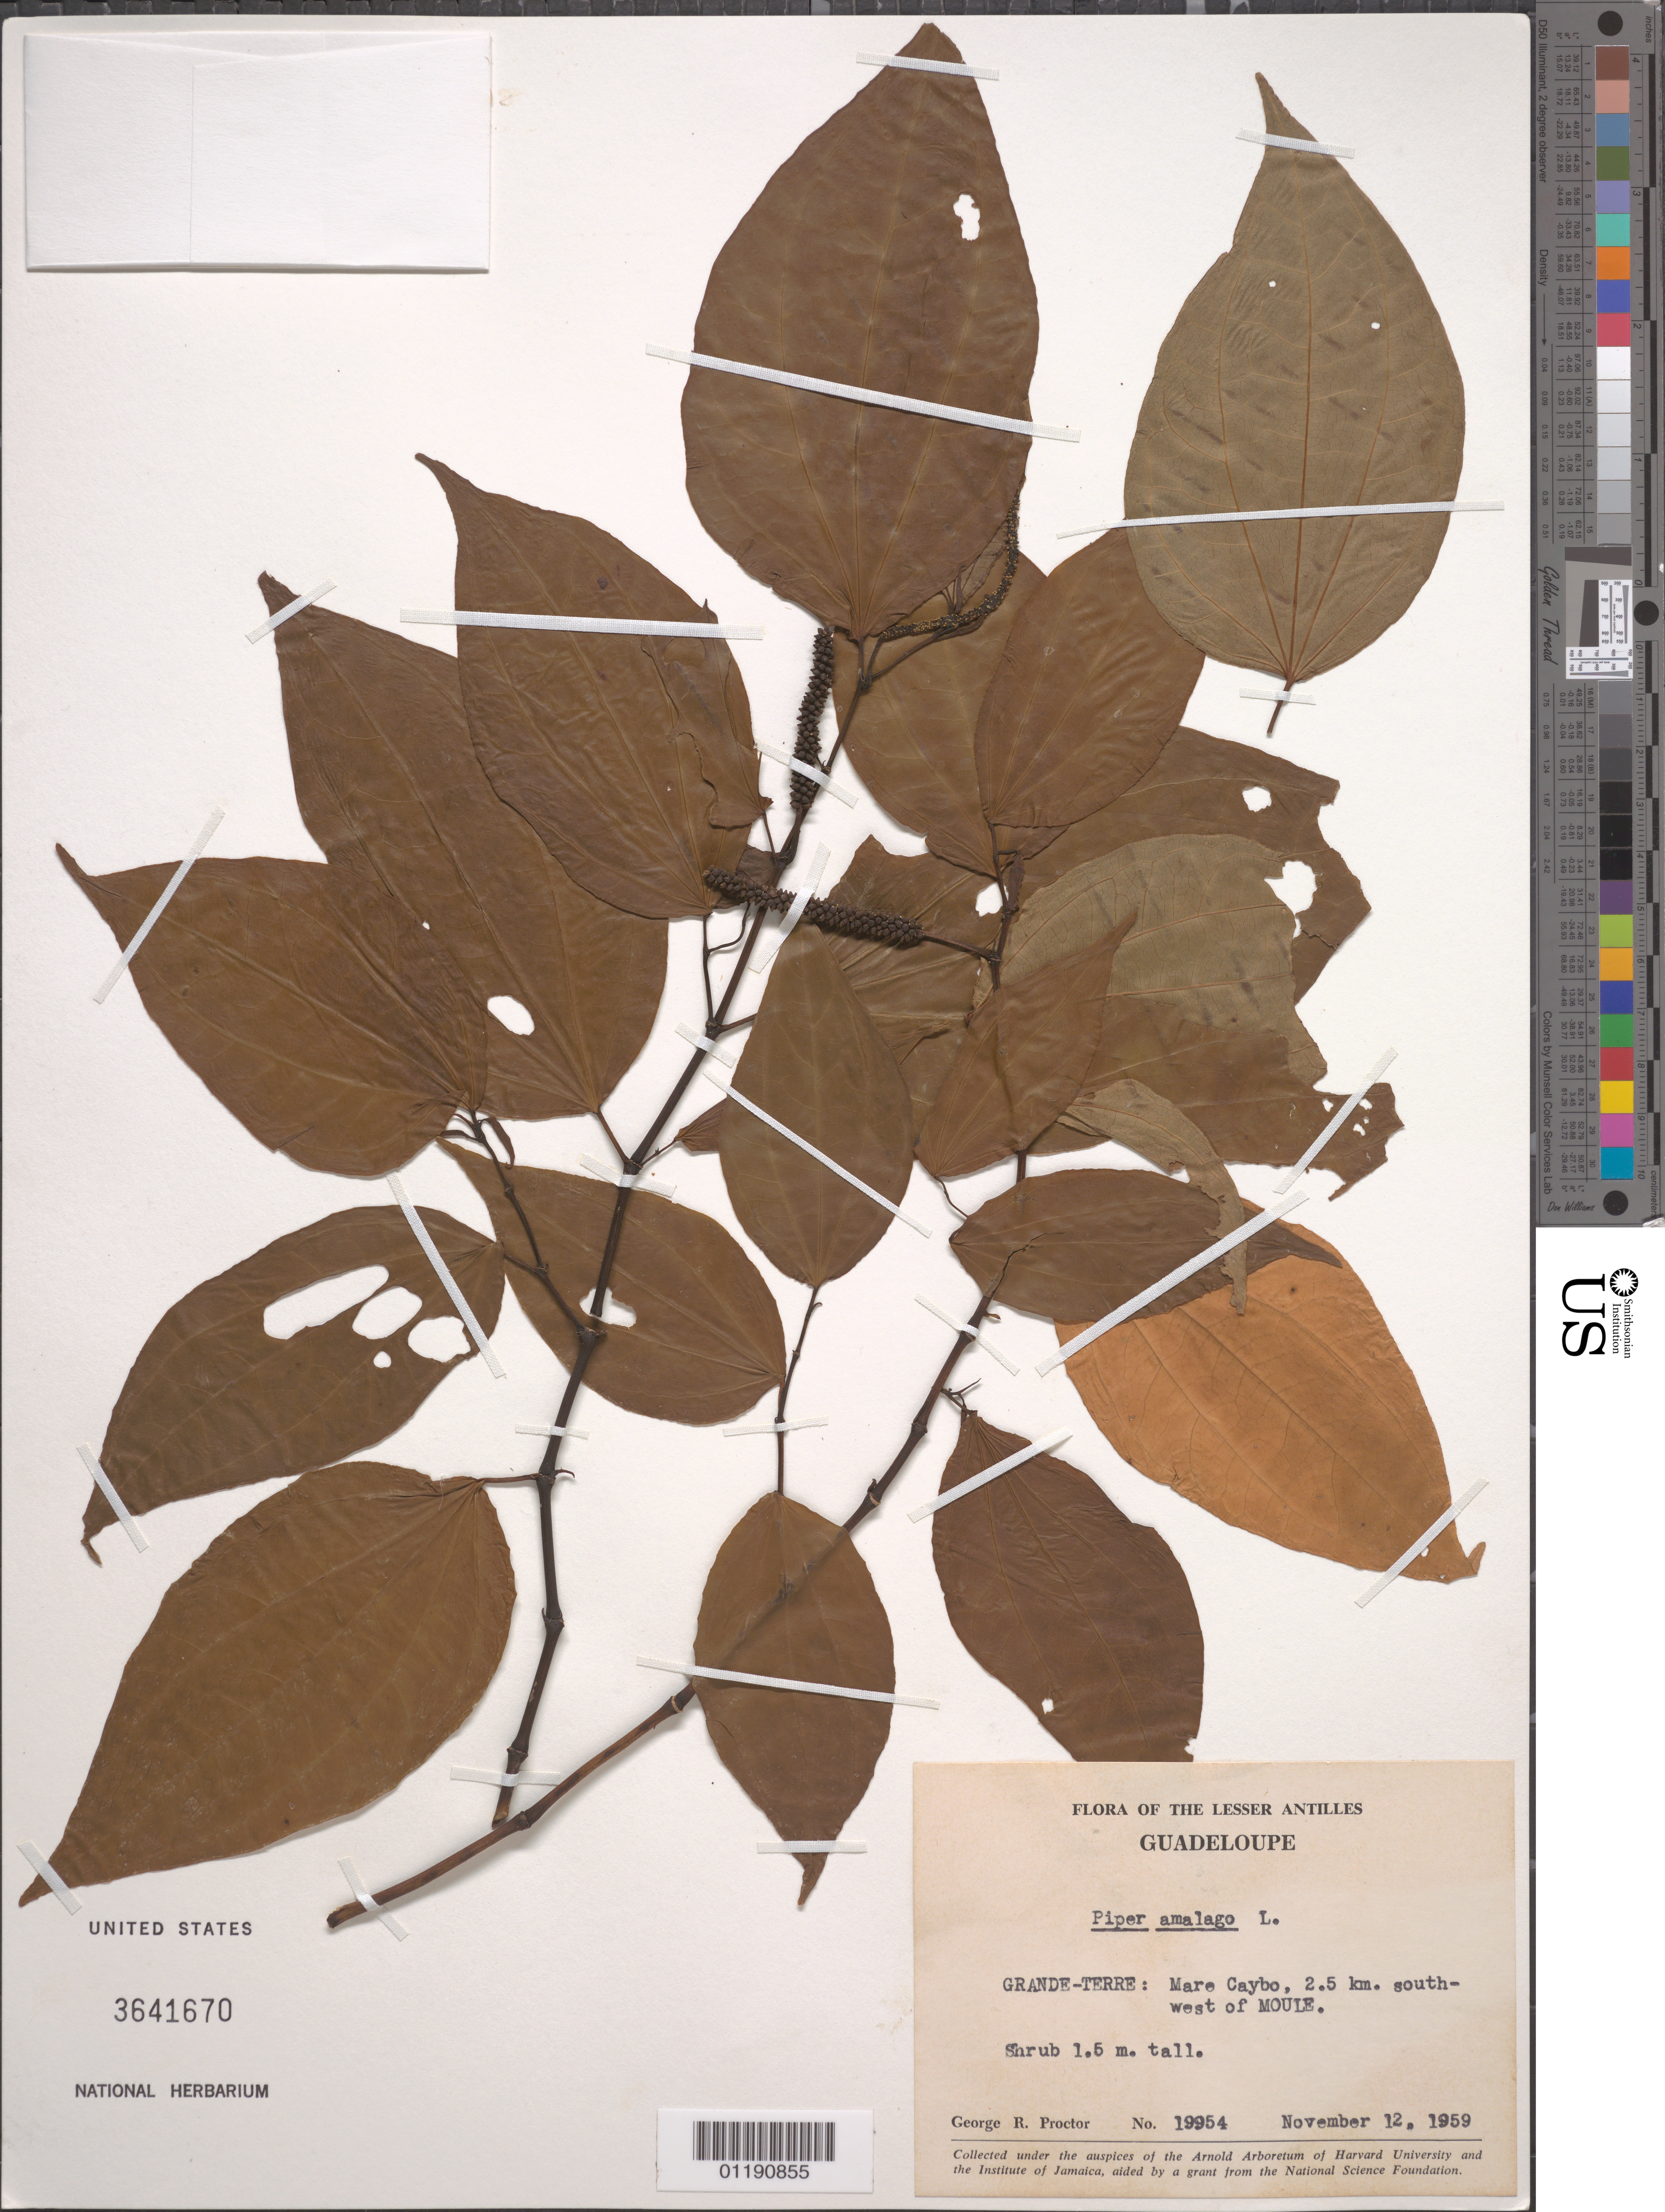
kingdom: Plantae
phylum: Tracheophyta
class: Magnoliopsida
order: Piperales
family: Piperaceae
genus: Piper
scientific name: Piper amalago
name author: L.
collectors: G. R. Proctor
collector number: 19954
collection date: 1959-11-12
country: Guadeloupe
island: Grande-Terre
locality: Grande-Terre. Mare Caybo, 2.5 km. SW of Moule.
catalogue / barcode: US 3641670